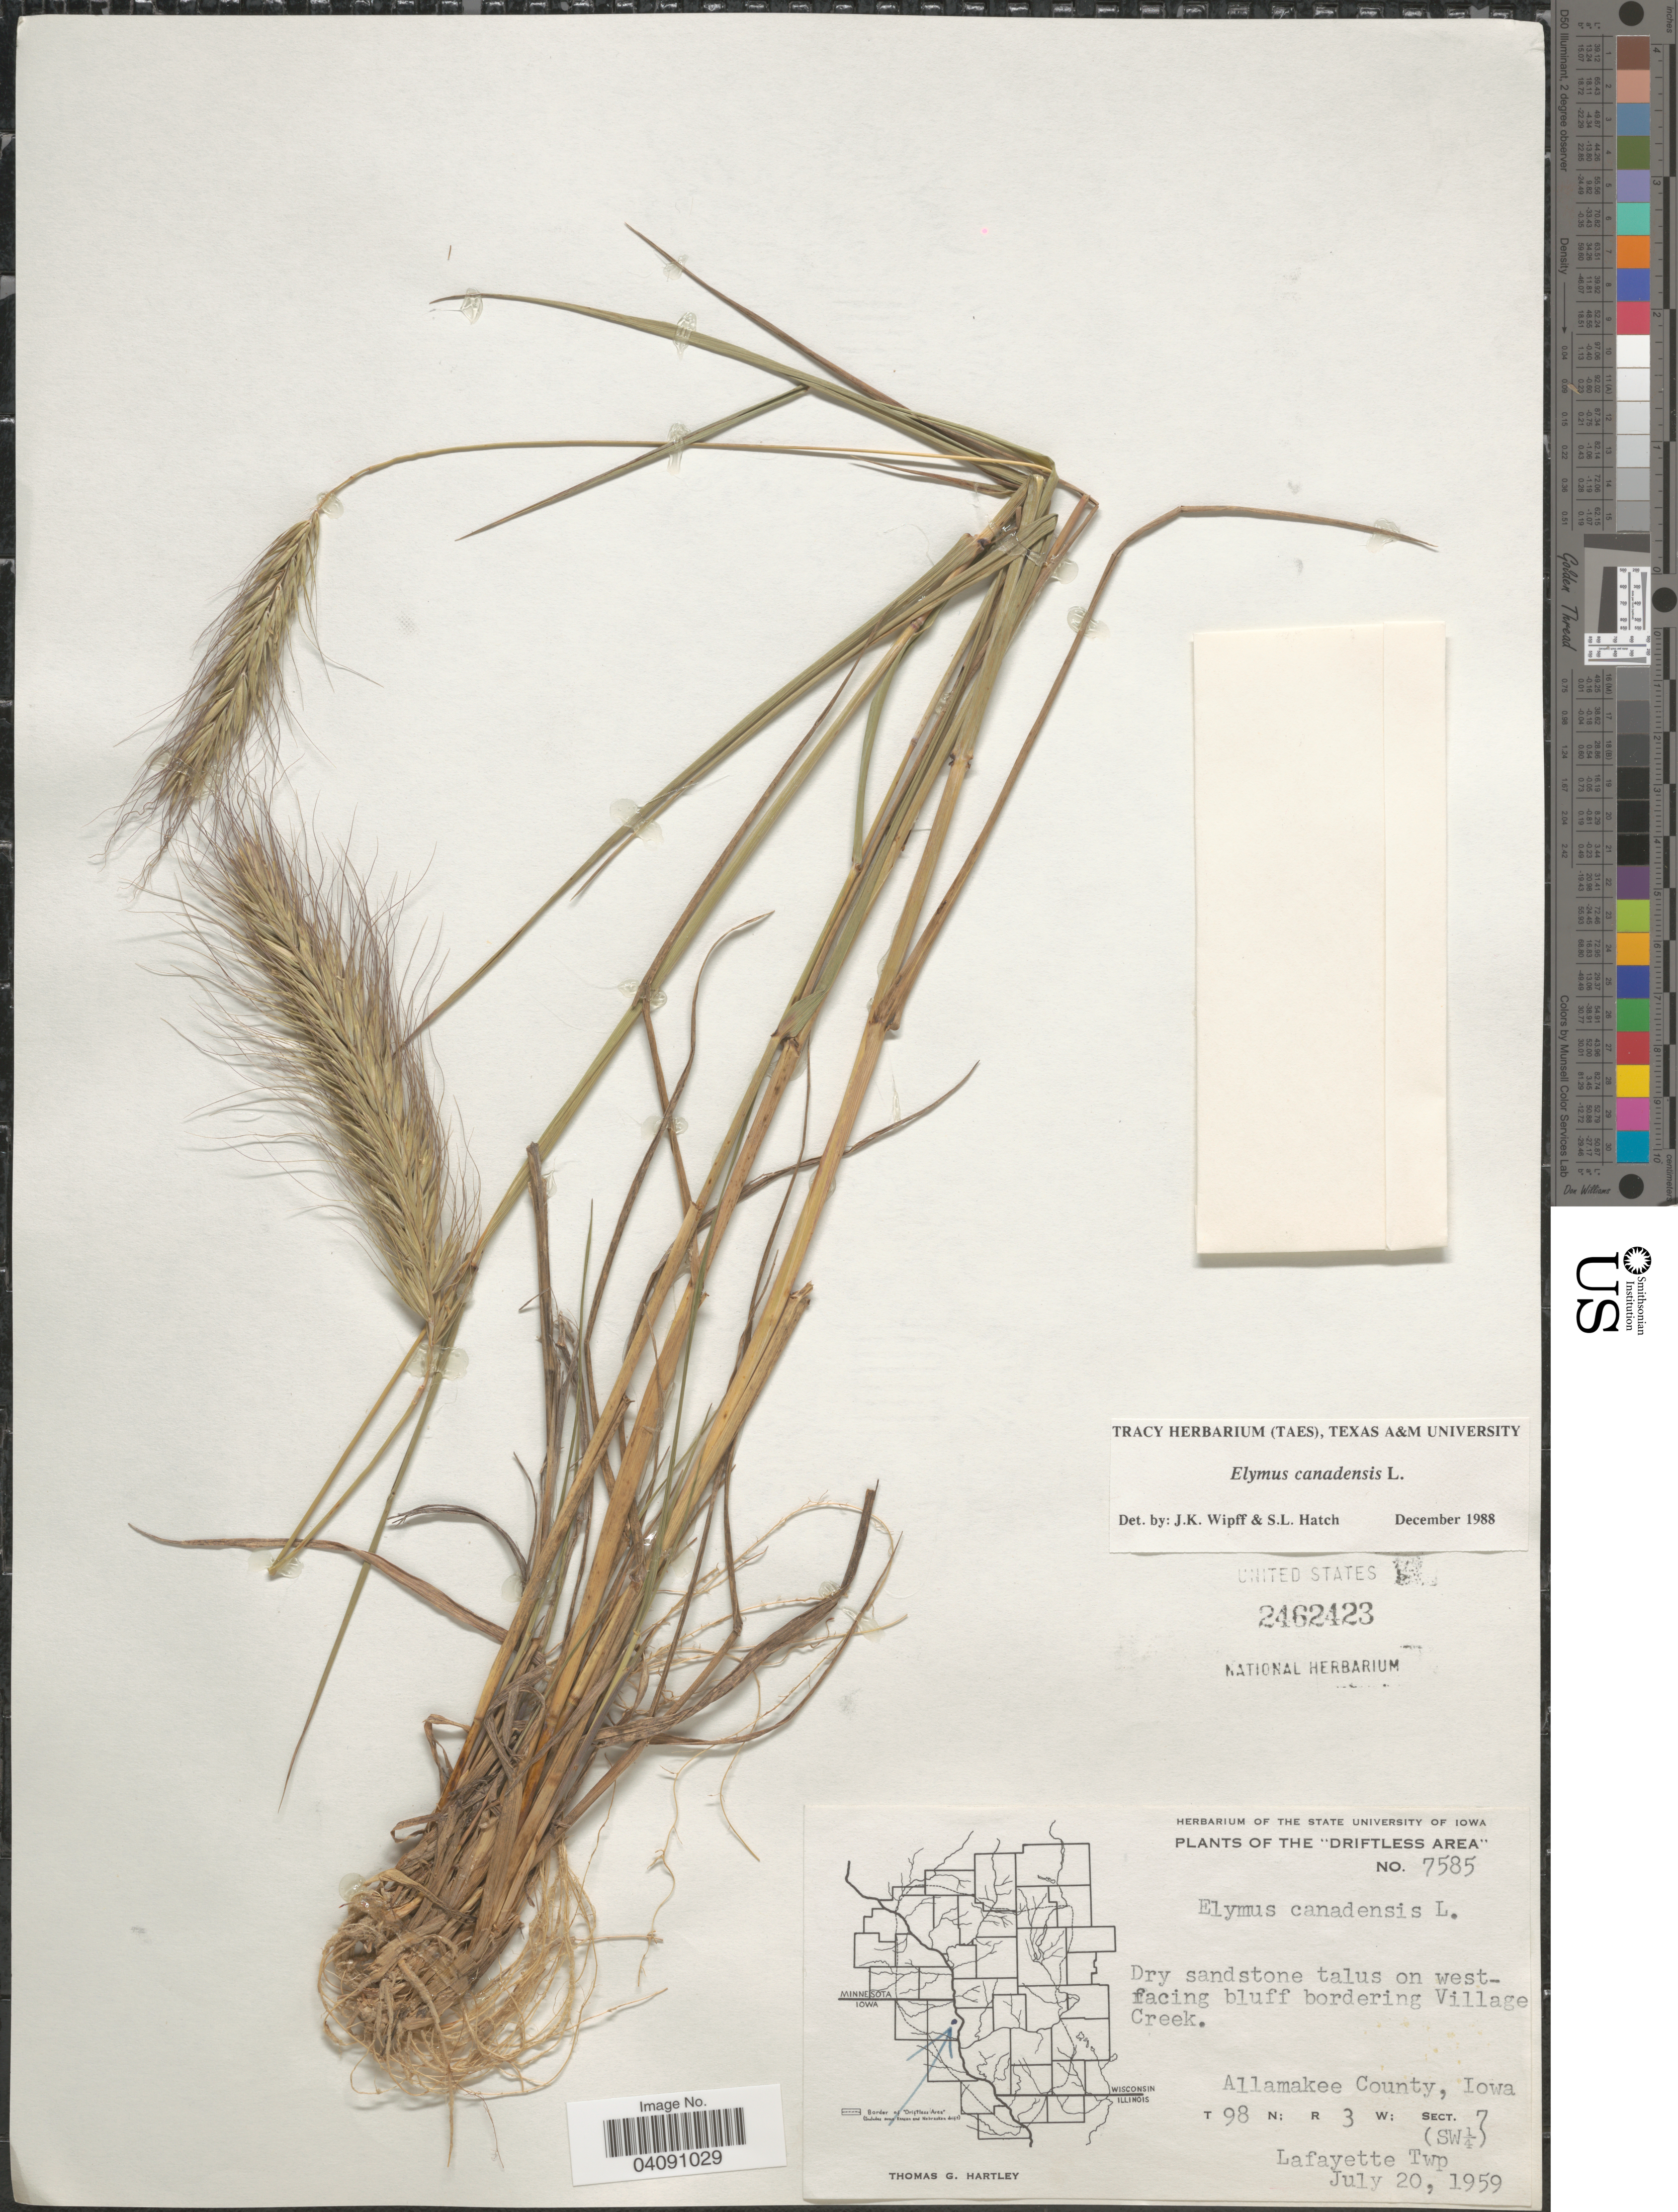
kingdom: Plantae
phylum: Tracheophyta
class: Liliopsida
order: Poales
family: Poaceae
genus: Elymus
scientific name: Elymus canadensis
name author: L.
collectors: T. G. Hartley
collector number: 7585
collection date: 1959-07-20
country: United States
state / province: Iowa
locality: The "Driftless Area". Dry sandstone talus on westfacing bluff bordering Village Creek. Allamakee County. T98N; R3W; Sec. 7. (SW ¼) Lafayette Twp.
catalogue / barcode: US 2462423